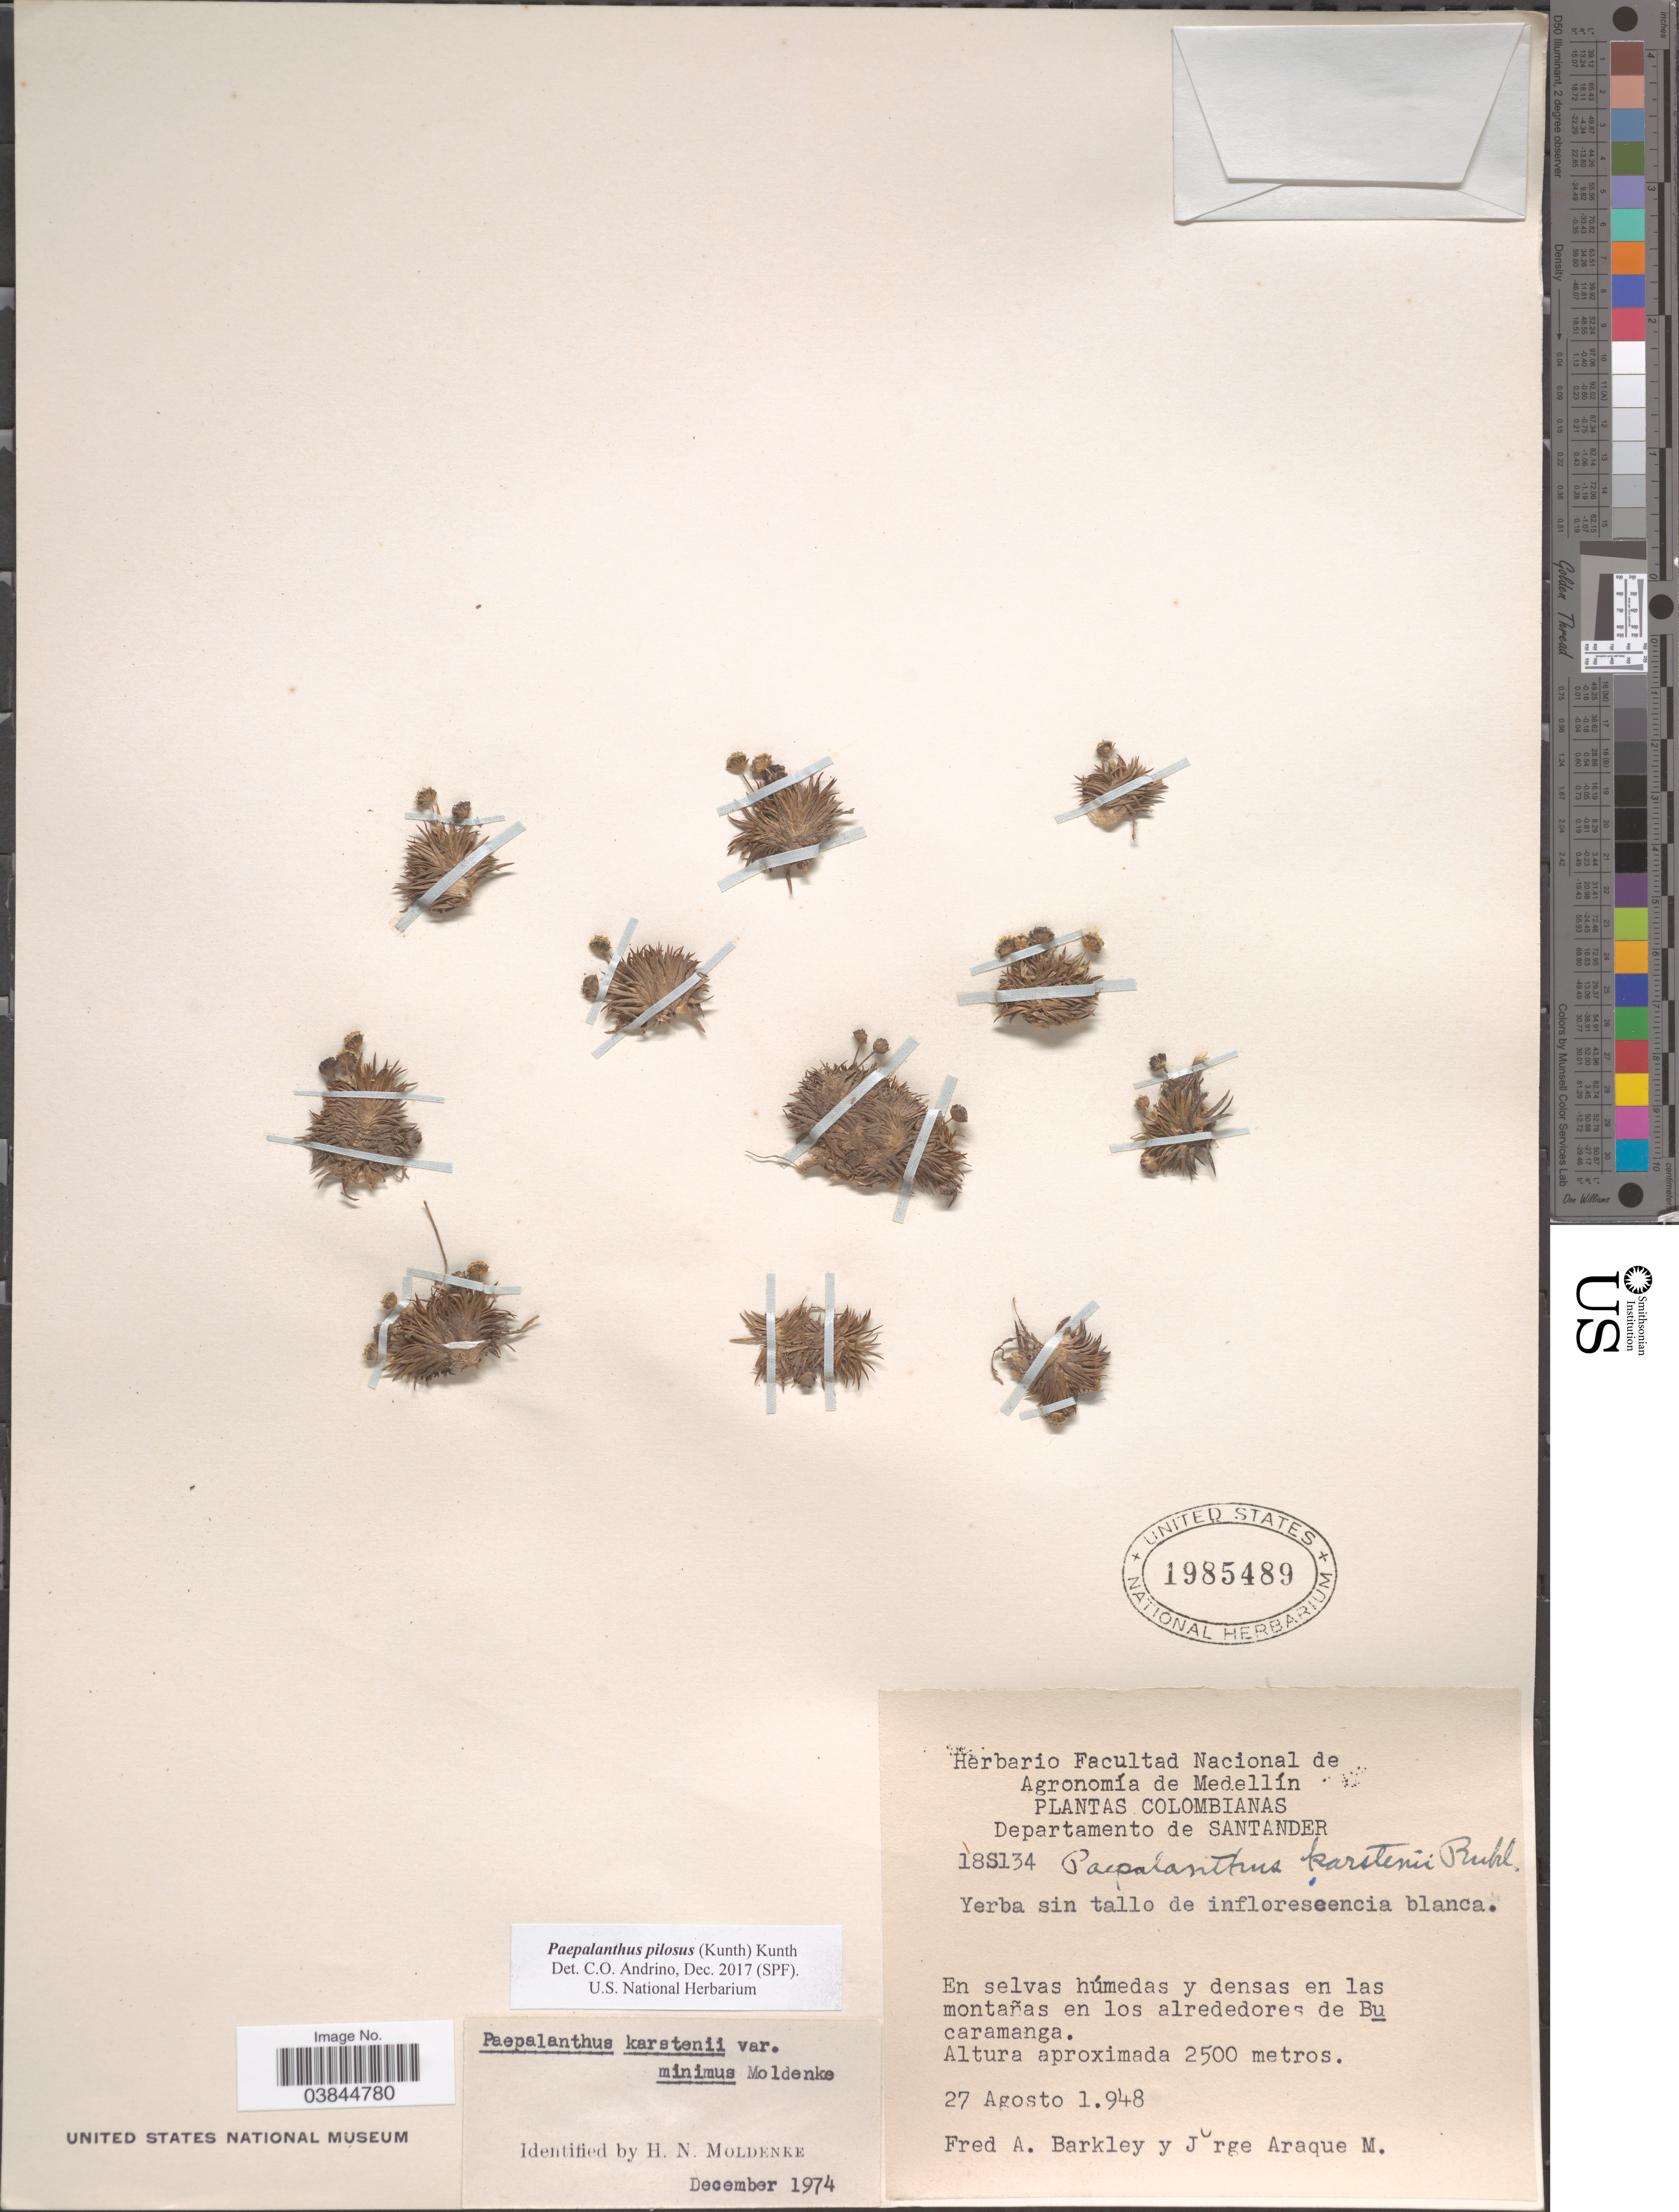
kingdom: Plantae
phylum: Tracheophyta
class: Liliopsida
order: Poales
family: Eriocaulaceae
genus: Paepalanthus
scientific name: Paepalanthus pilosus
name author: (Kunth) Kunth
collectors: F. A. Barkley & J. Araque Molina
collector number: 18S134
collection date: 1948-08-27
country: Colombia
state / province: Santander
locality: Departamento de Santander. En las montañas en los alrededores de Bucaramanga.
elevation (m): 2500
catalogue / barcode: US 1985489